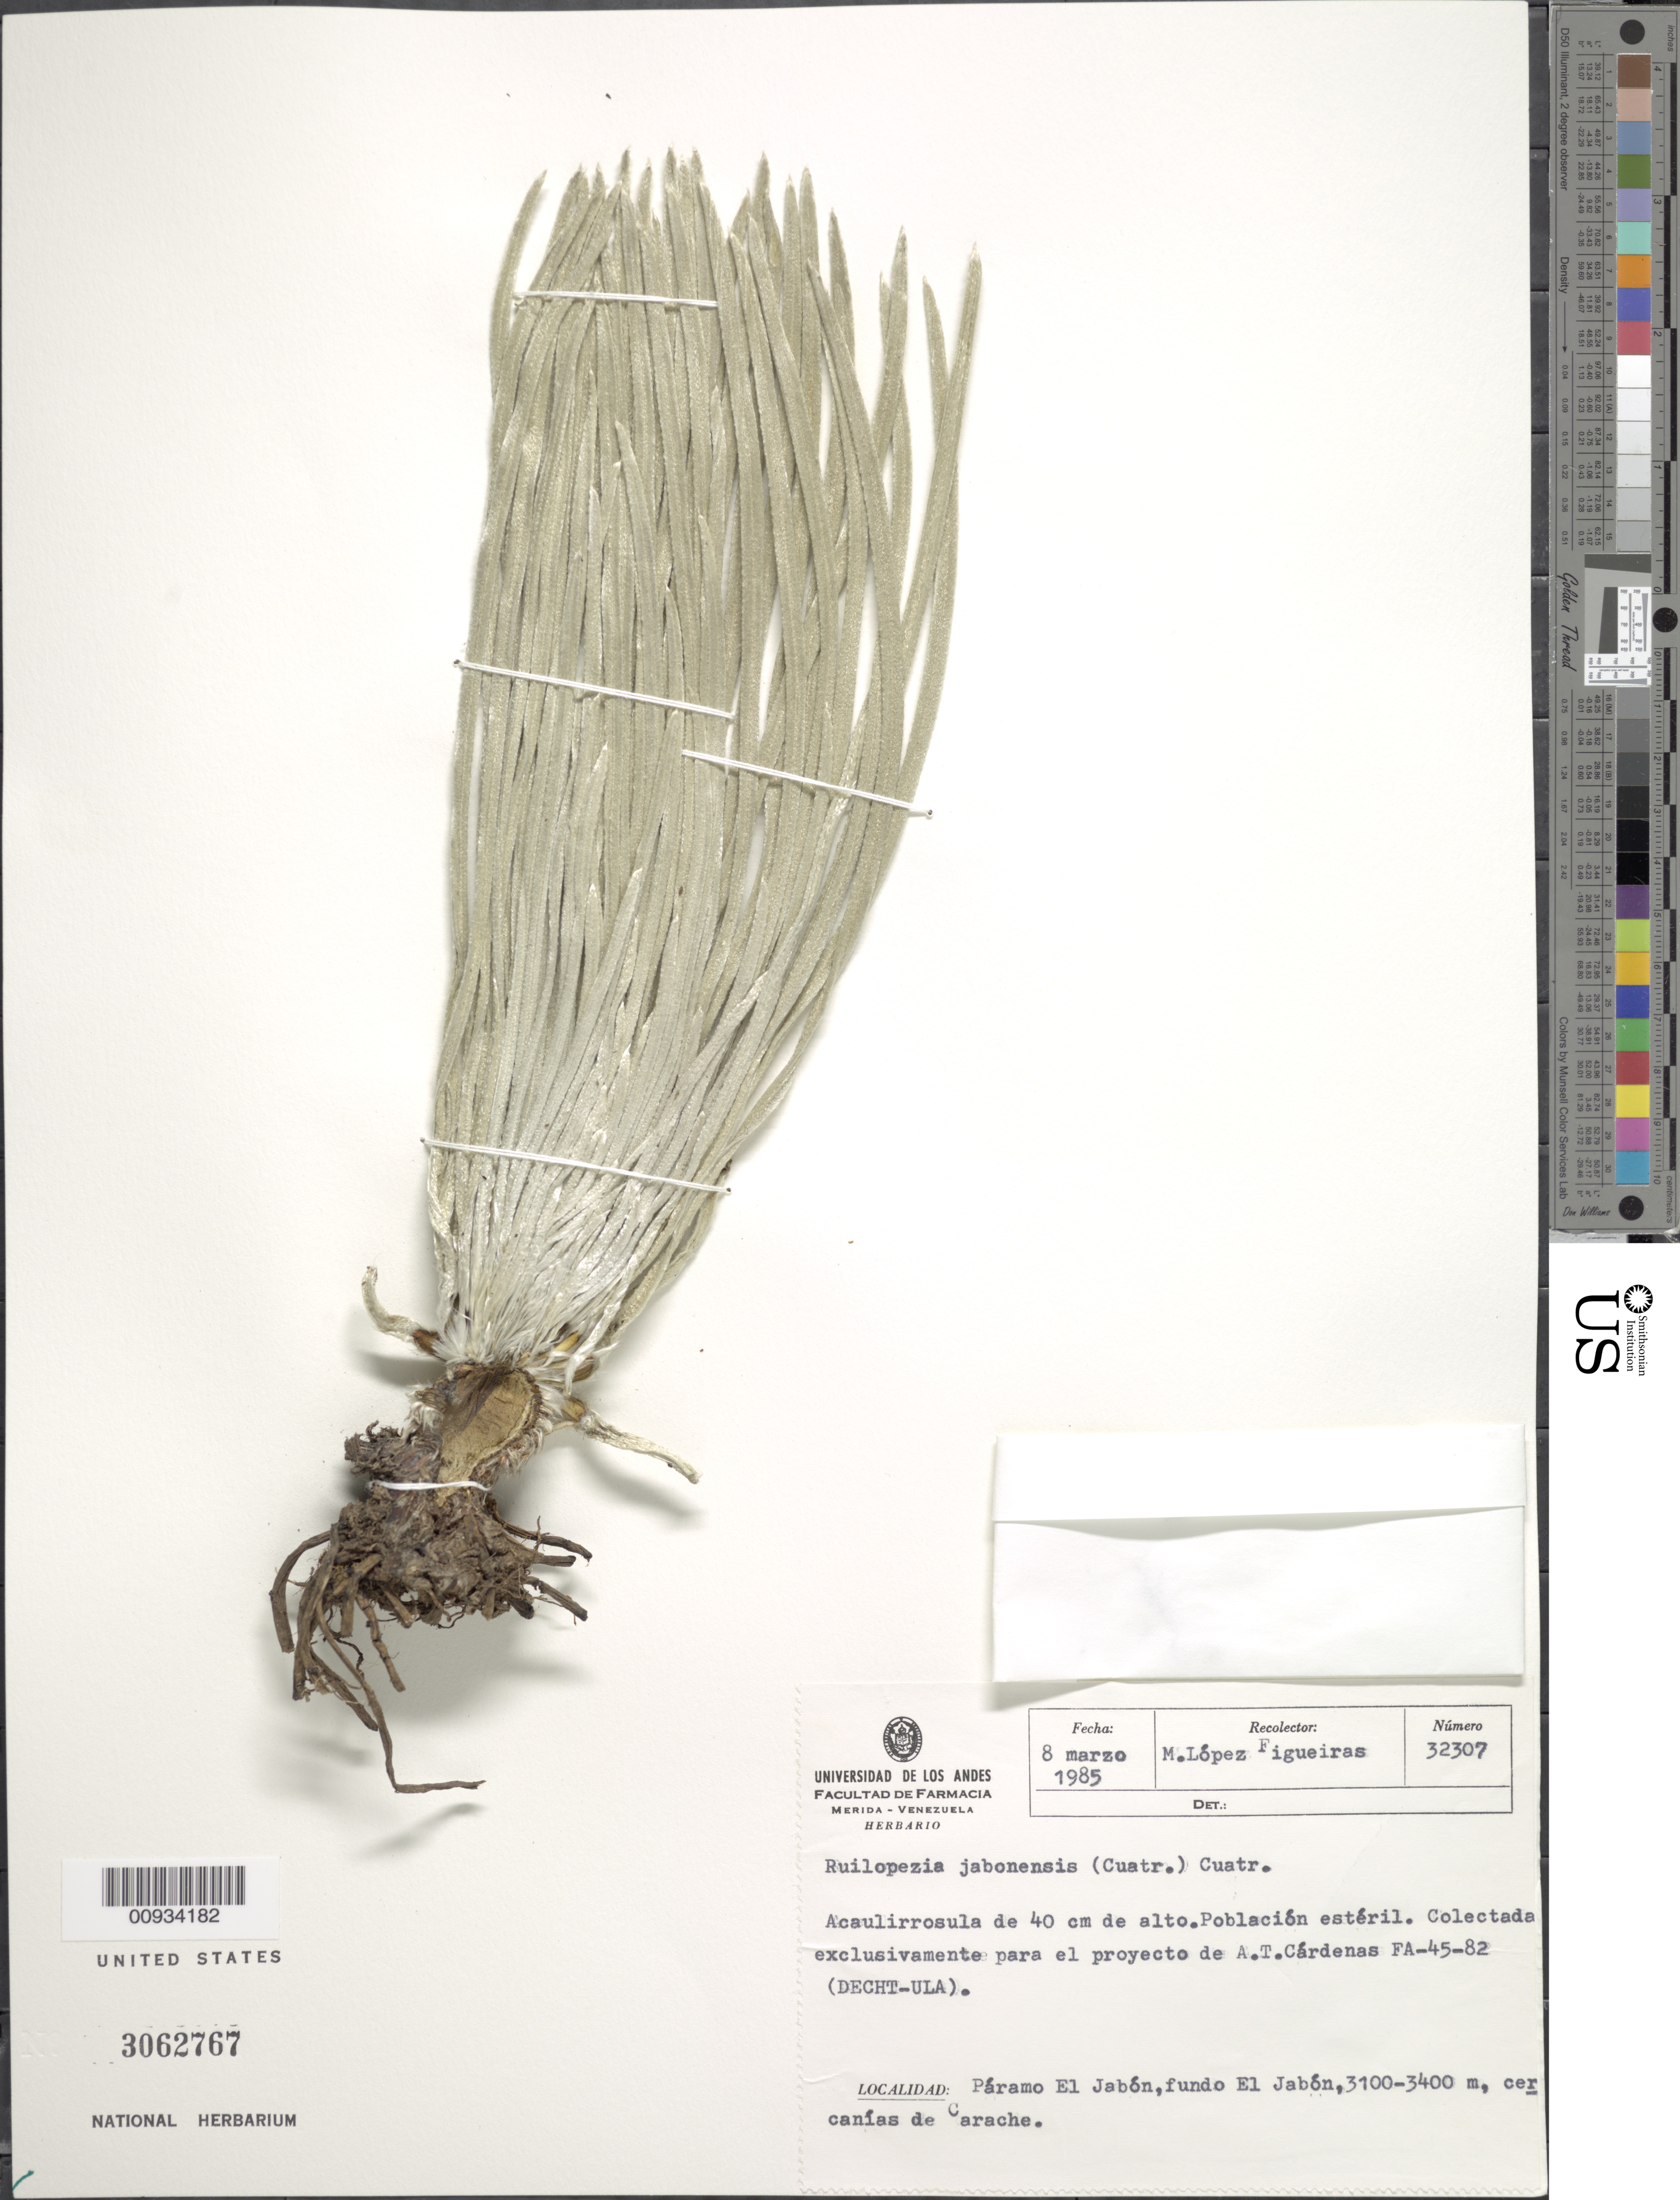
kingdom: Plantae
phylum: Tracheophyta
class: Magnoliopsida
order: Asterales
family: Asteraceae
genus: Ruilopezia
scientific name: Ruilopezia jabonensis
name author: (Cuatrec.) Cuatrec.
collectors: M. López Figueiras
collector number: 32307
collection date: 1985-03-08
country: Venezuela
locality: Páramo El Jabón. Páramo El Jabón, fundo El Jabón, cercanías de Carache.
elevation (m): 3100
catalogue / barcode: US 3062767